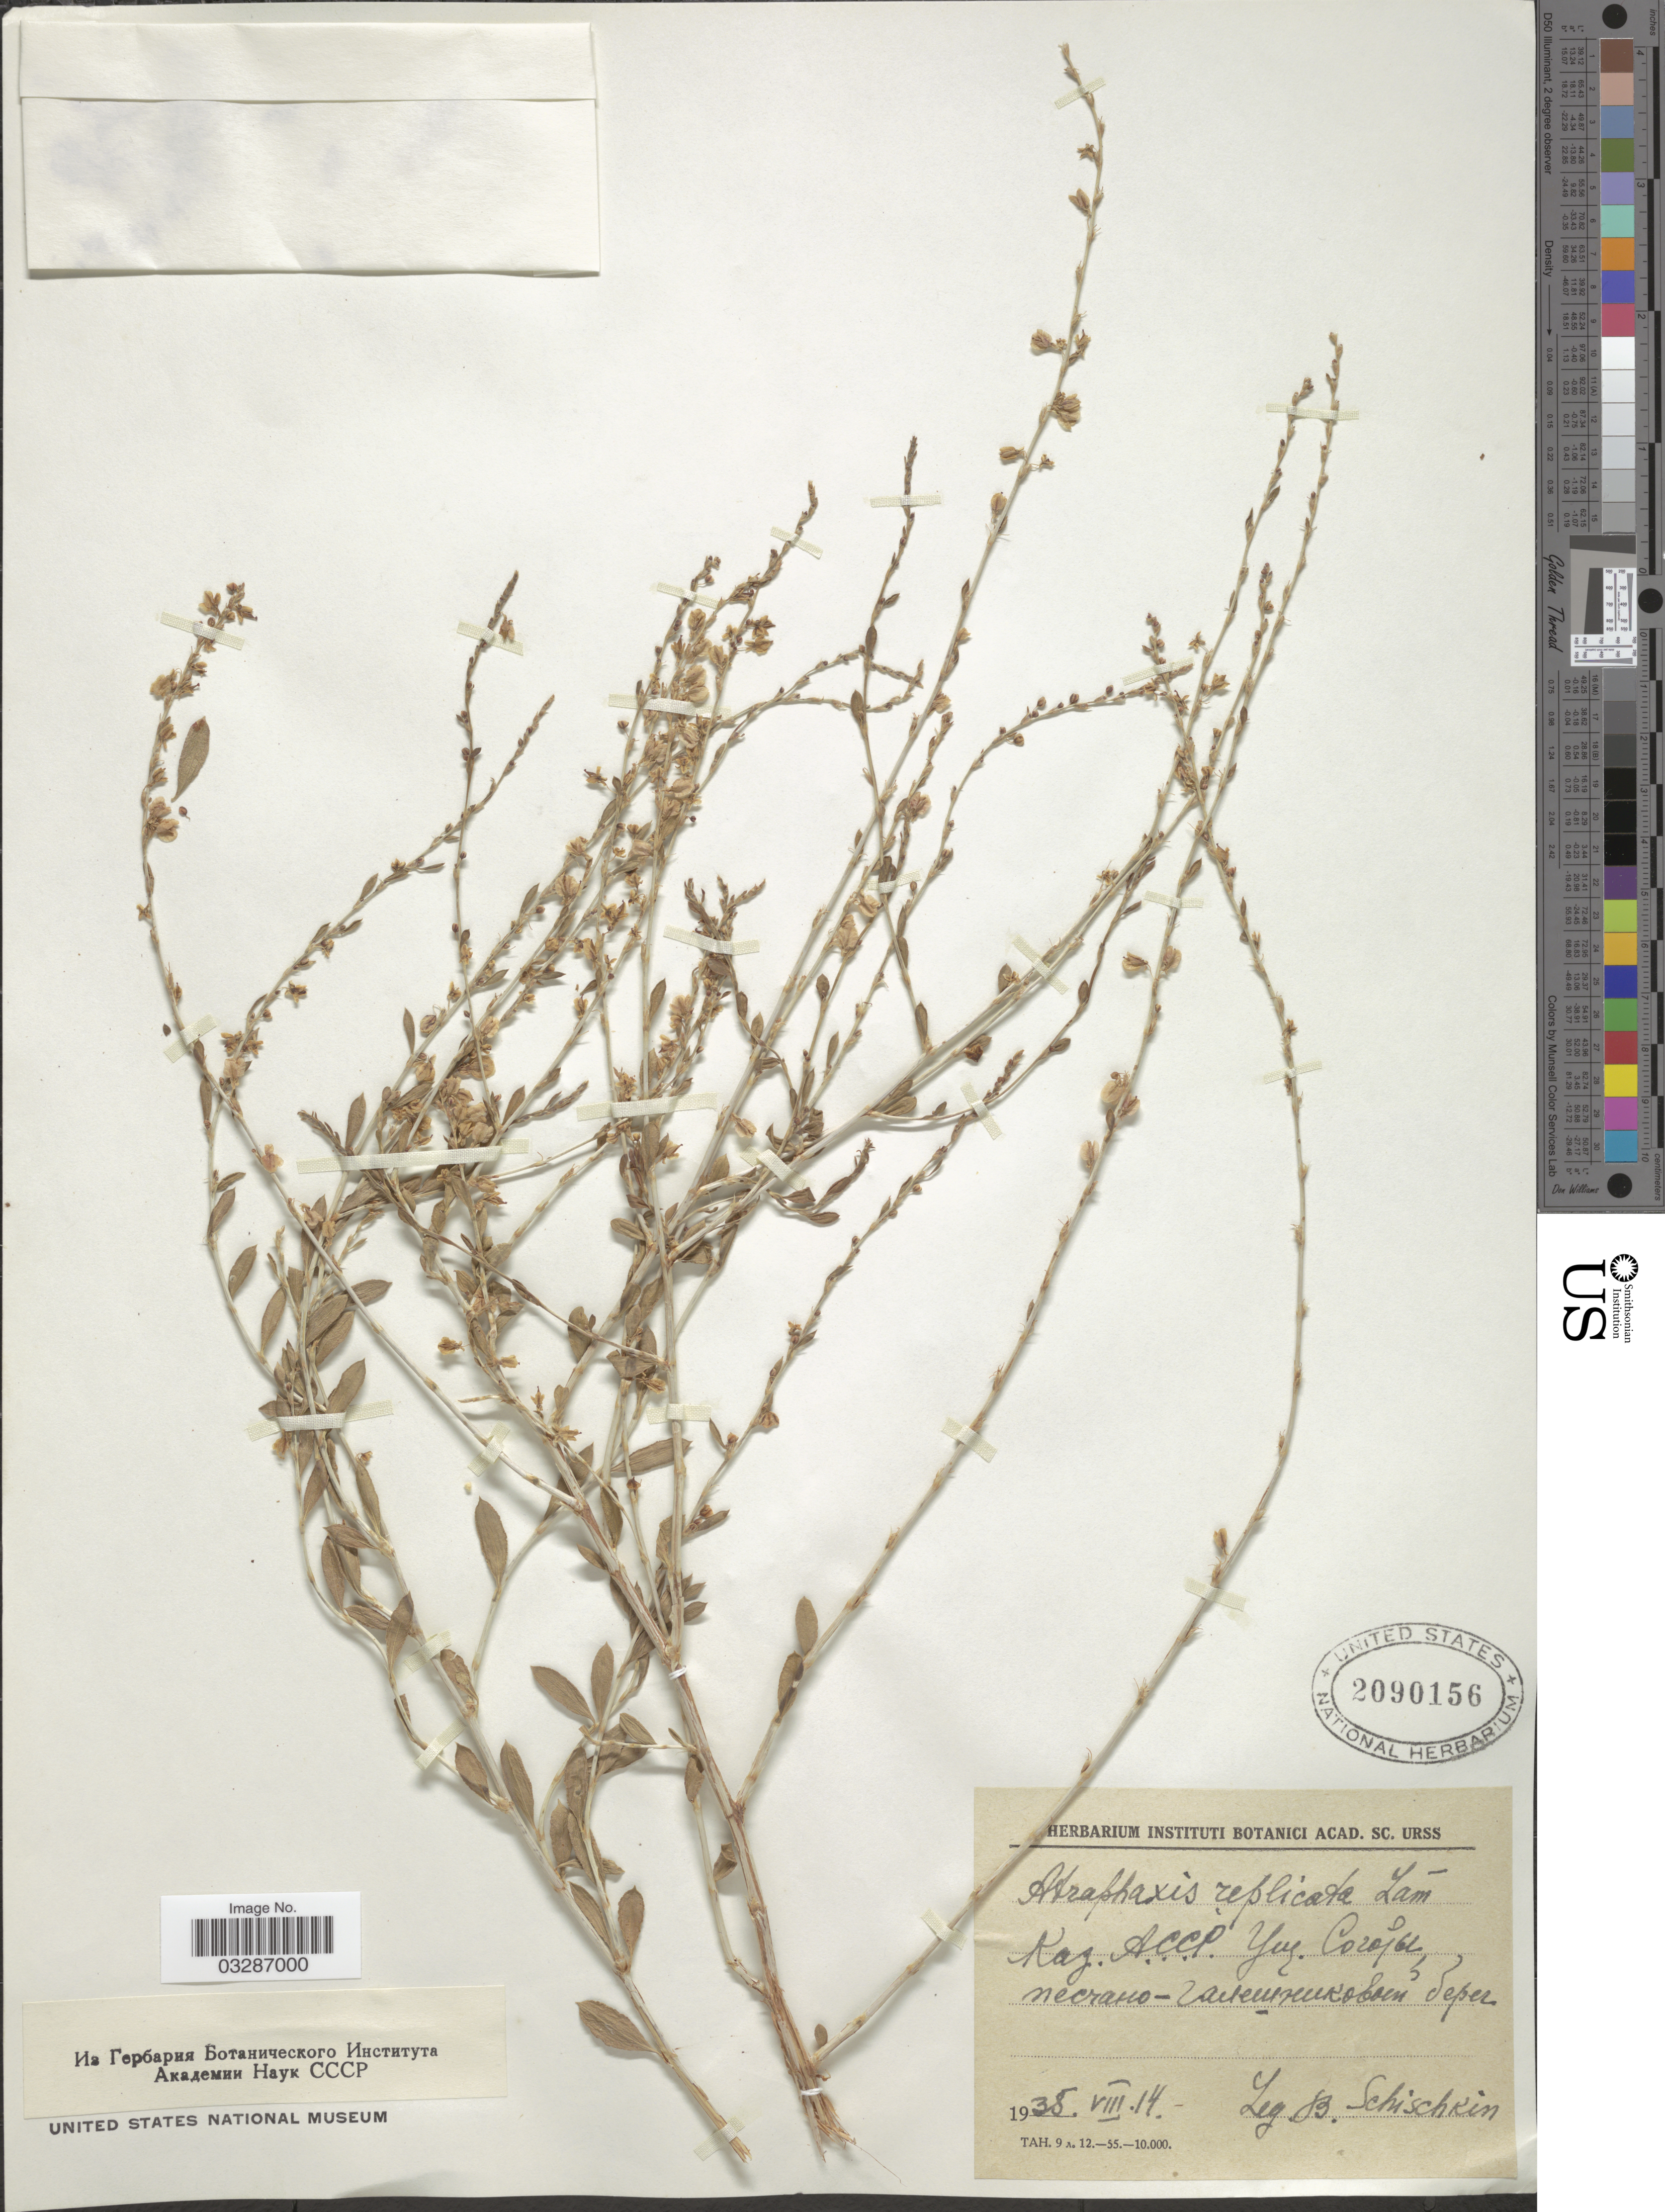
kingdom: Plantae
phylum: Tracheophyta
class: Magnoliopsida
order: Caryophyllales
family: Polygonaceae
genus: Atraphaxis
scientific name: Atraphaxis replicata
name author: Lam.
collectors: B. Schischkin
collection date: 1938-08-14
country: Kazakhstan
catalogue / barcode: US 2090156